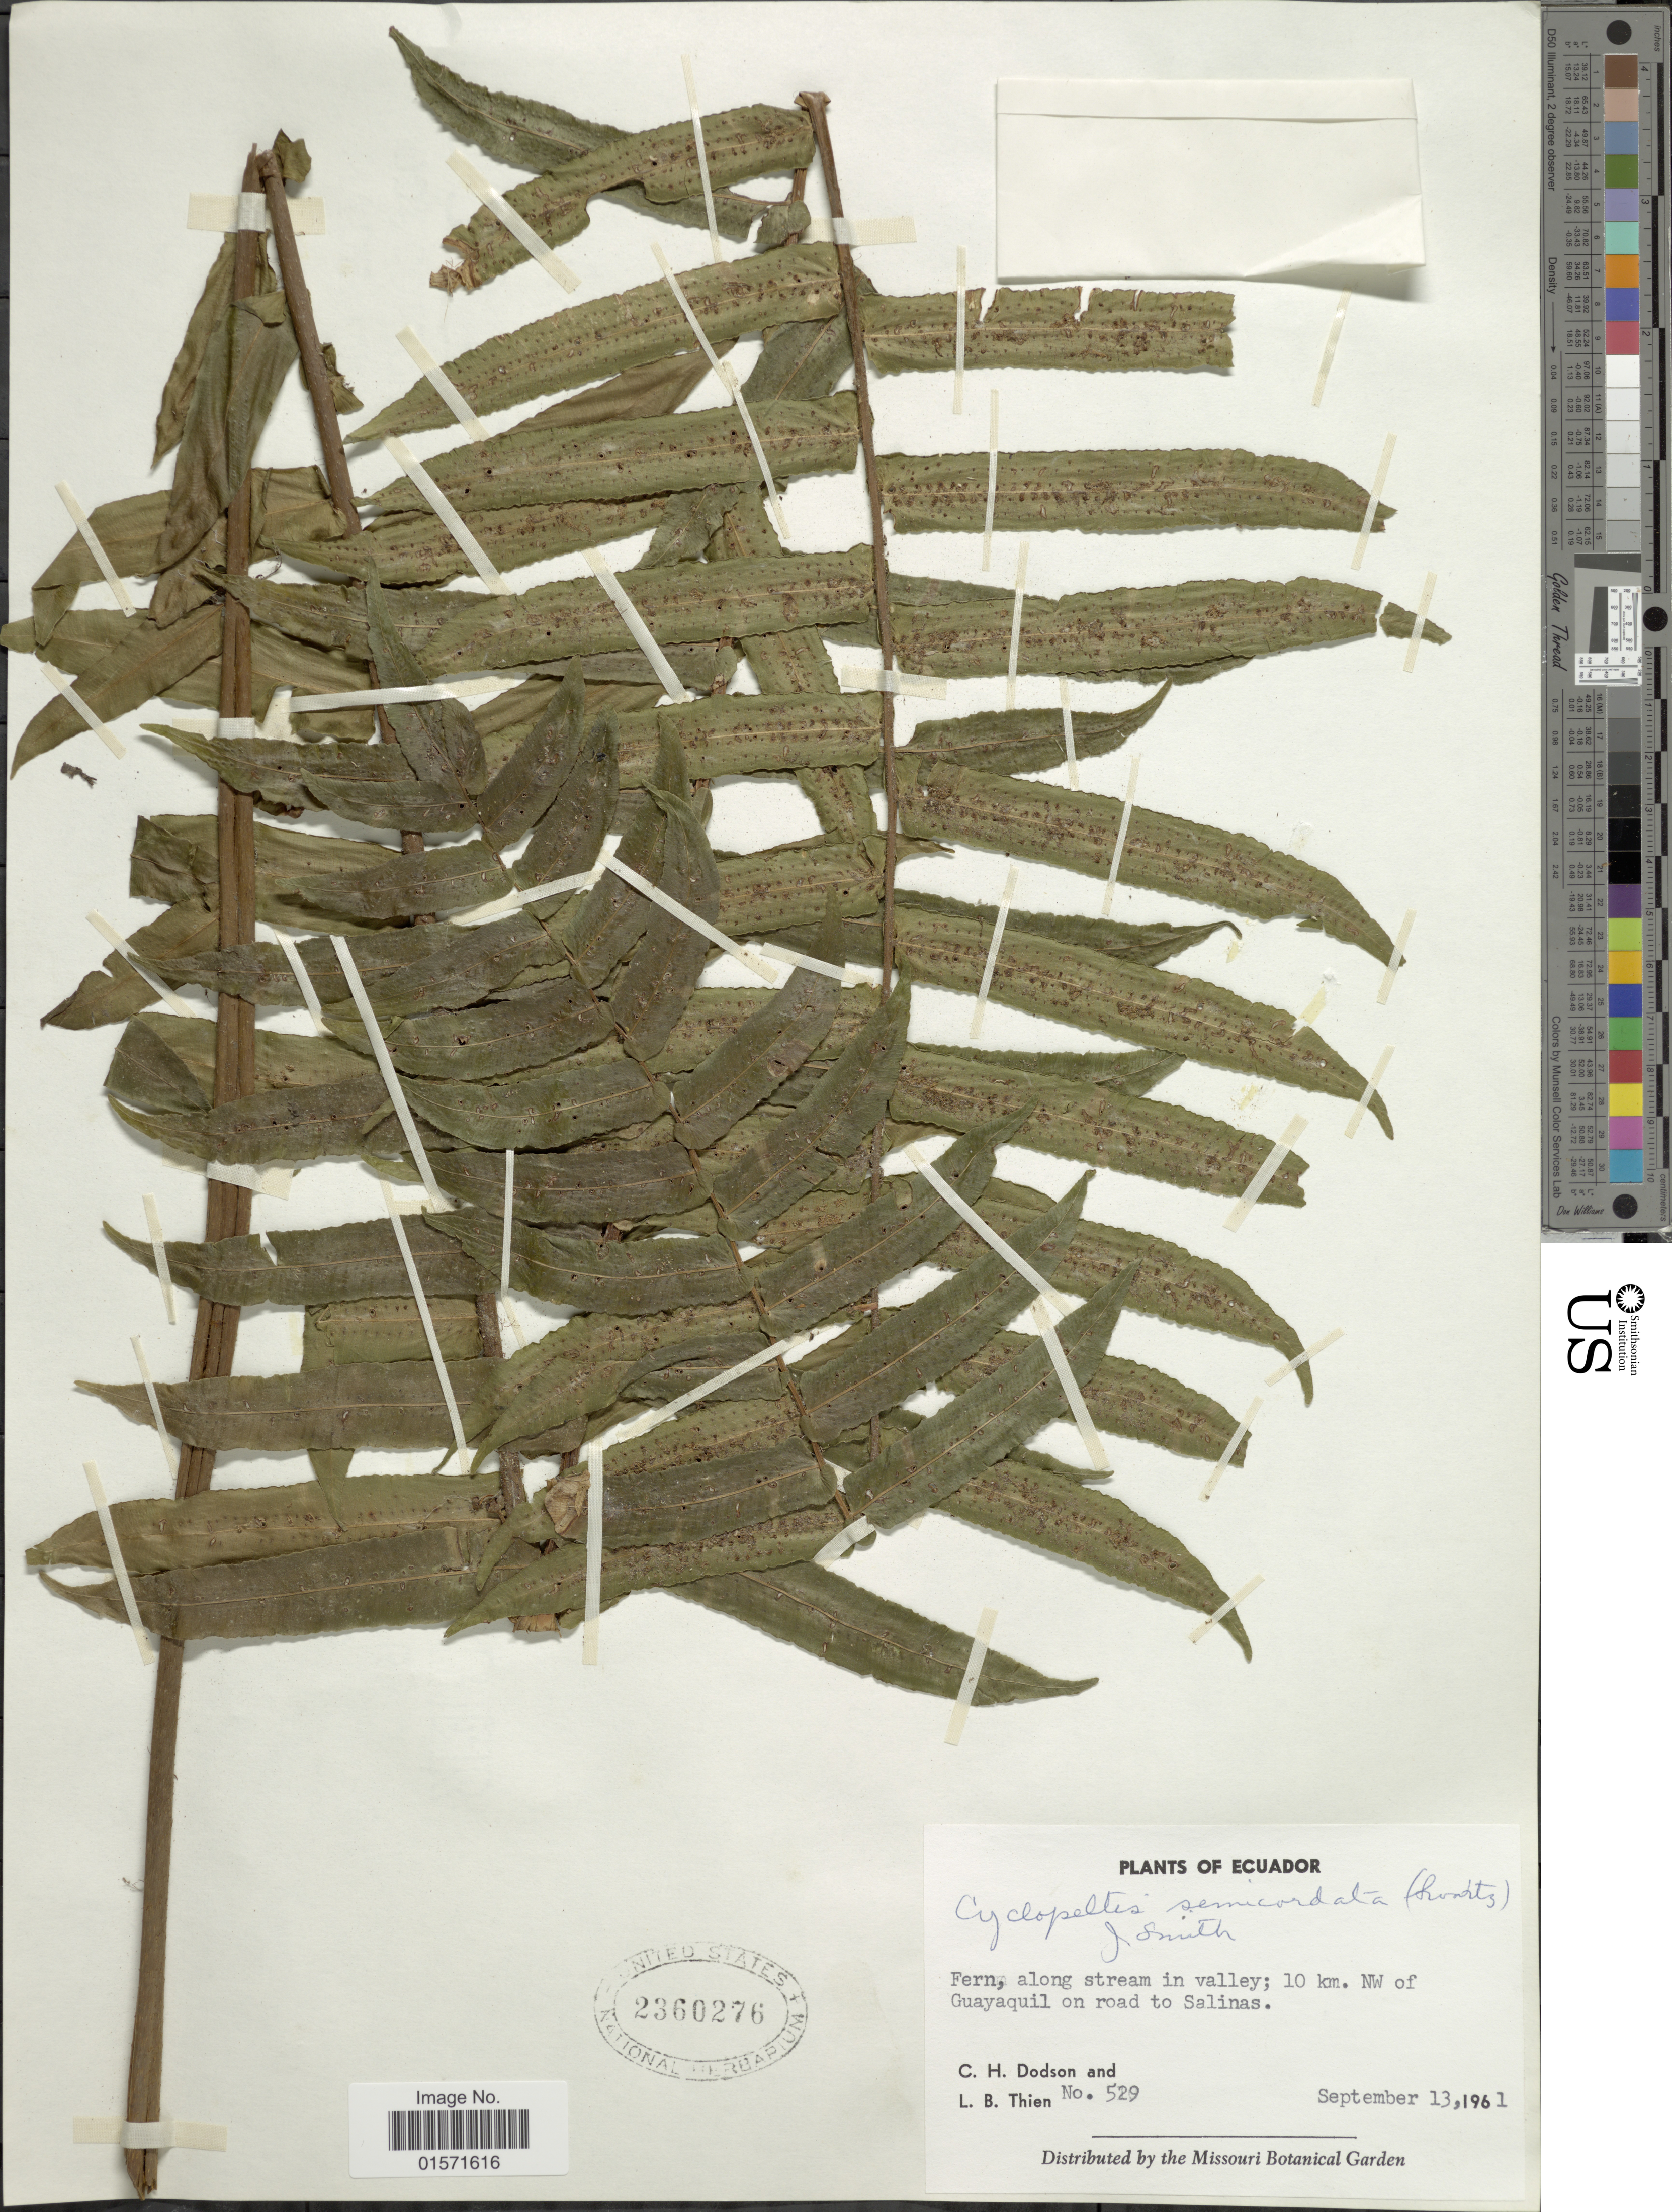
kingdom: Plantae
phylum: Tracheophyta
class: Polypodiopsida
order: Polypodiales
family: Lomariopsidaceae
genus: Cyclopeltis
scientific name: Cyclopeltis semicordata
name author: (Sw.) J. Sm.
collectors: C. H. Dodson & L. Thien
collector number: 529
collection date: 1961-09-13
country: Ecuador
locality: Fern, along stream in valley; 10 km NW of Guayaquil on road to Salinas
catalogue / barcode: US 2360276